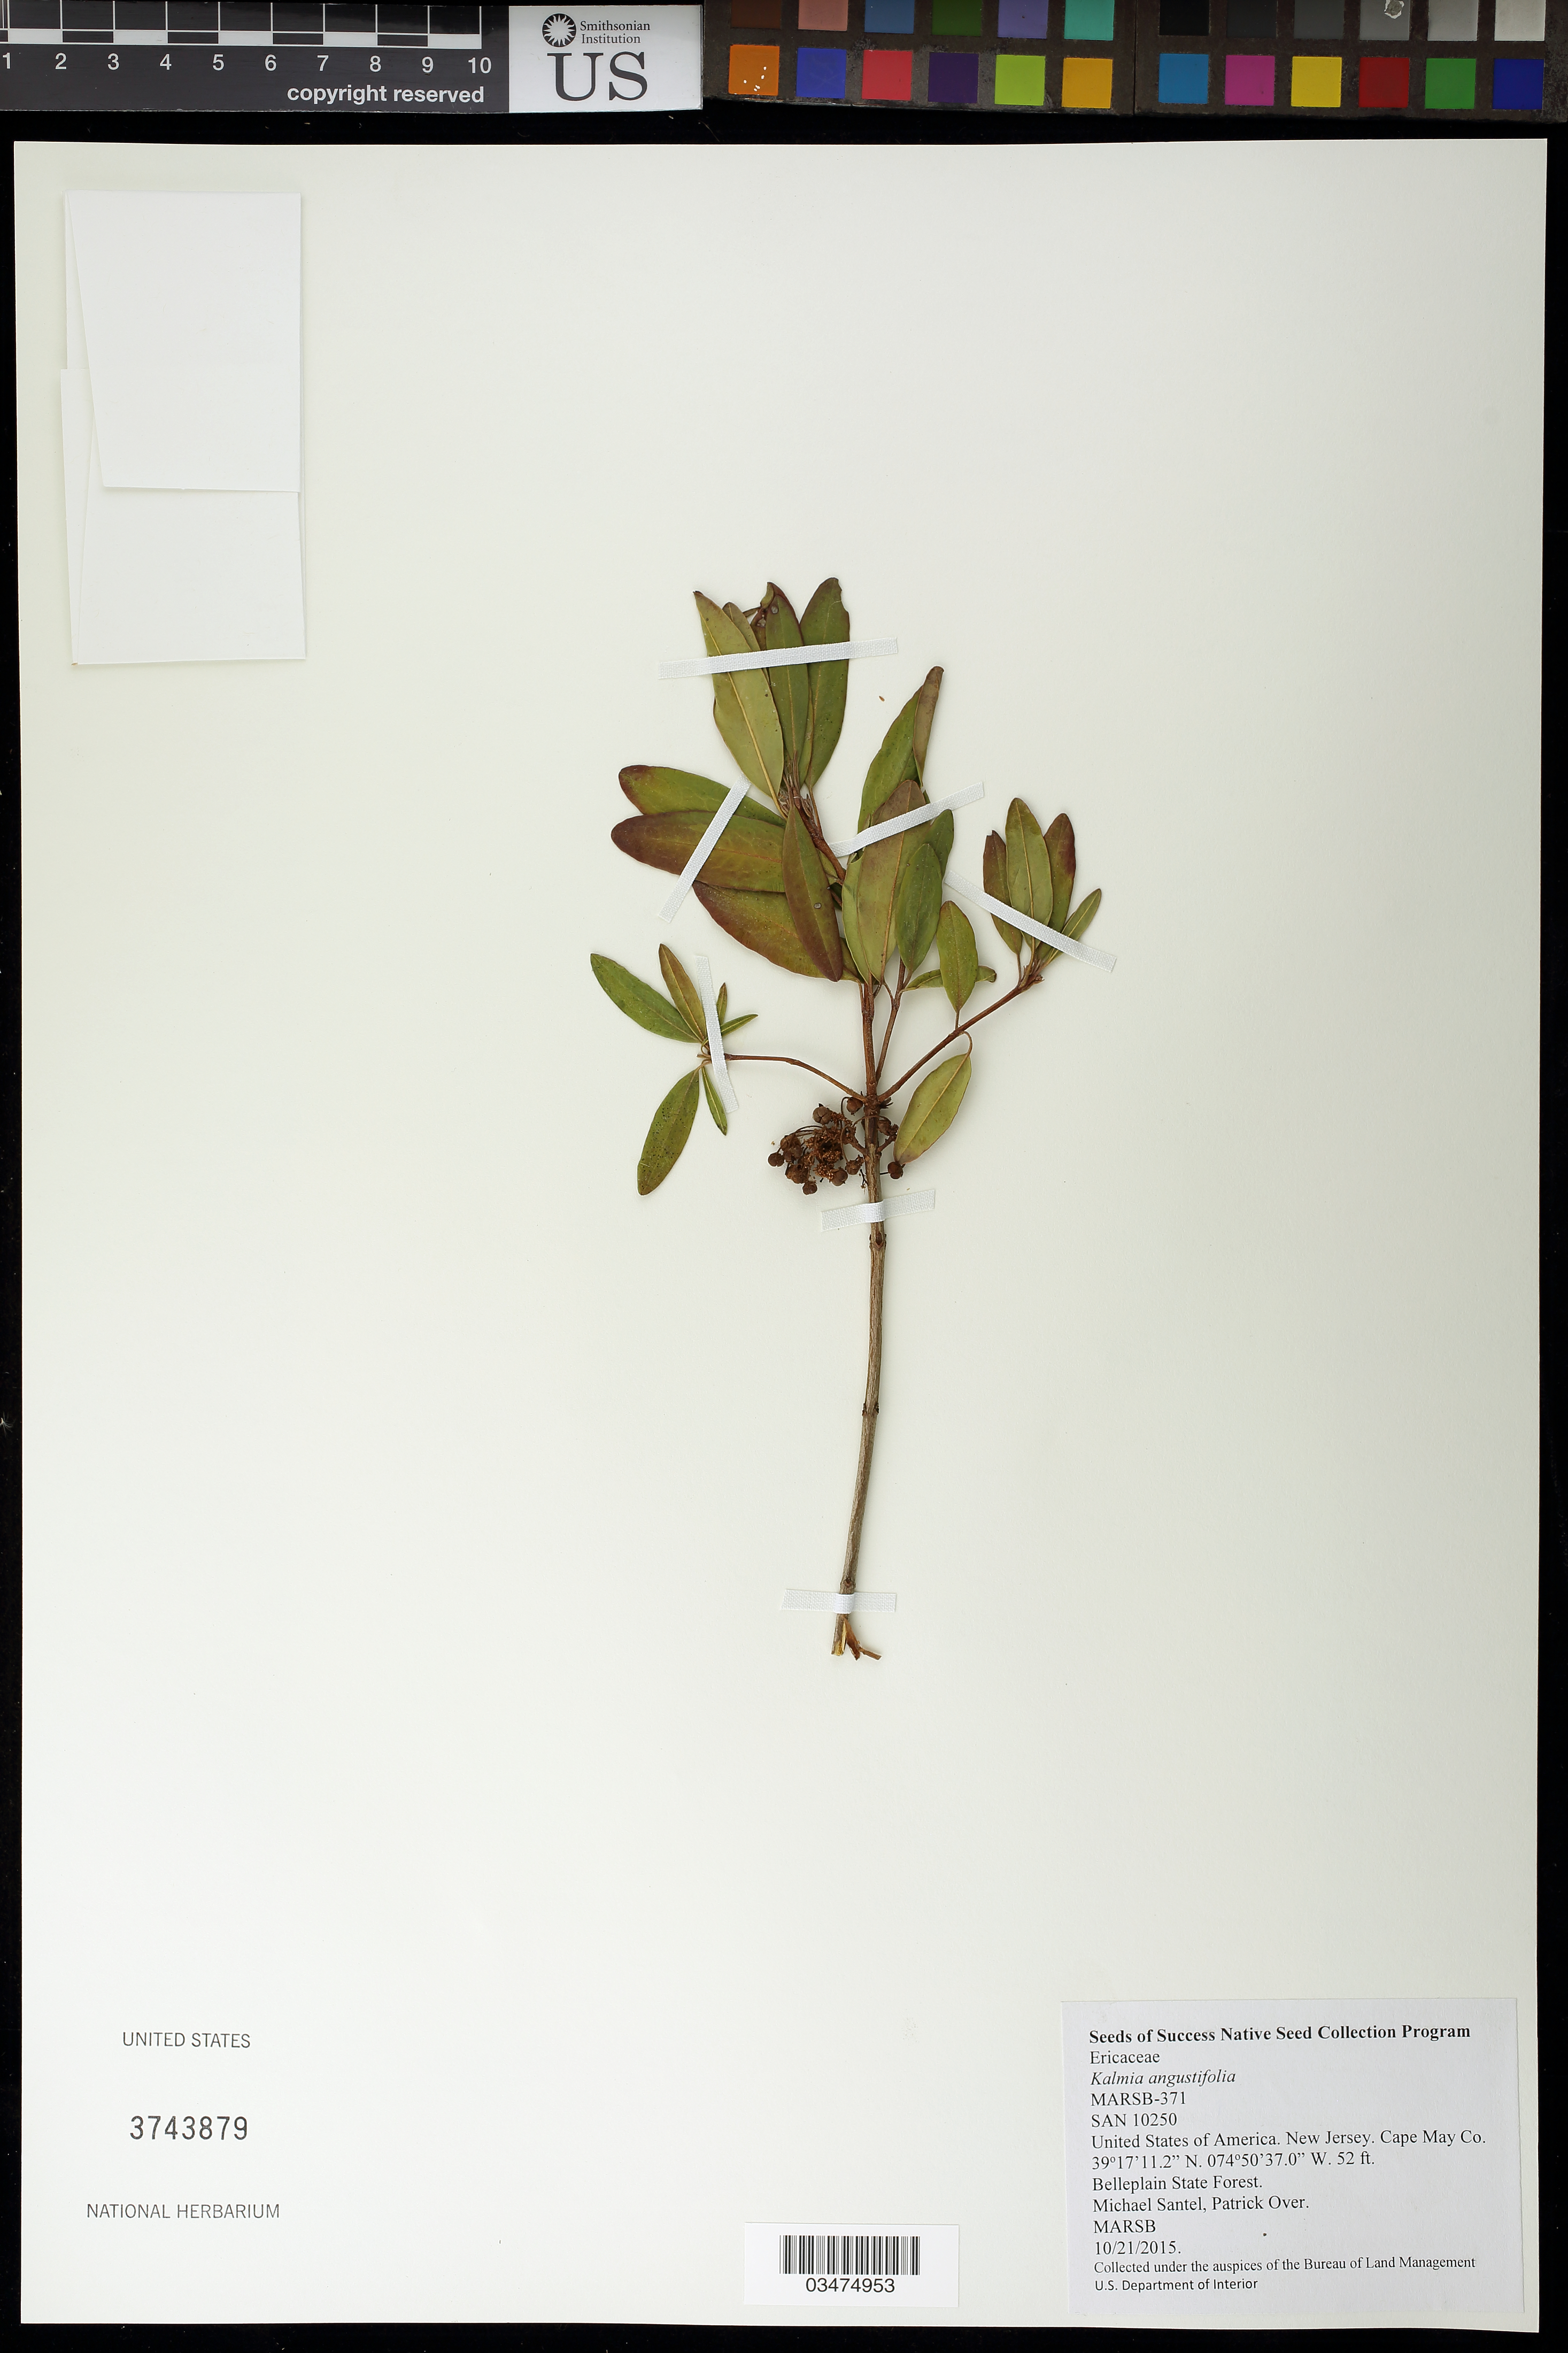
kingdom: Plantae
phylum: Tracheophyta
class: Magnoliopsida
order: Ericales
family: Ericaceae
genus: Kalmia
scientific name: Kalmia angustifolia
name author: L.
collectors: M. Santel & P. Over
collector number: MARSB-371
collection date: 2015-10-21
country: United States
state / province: New Jersey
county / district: Cape May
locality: Belleplain State Forest, Old Cape Trail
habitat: Powerline cut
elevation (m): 16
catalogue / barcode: US 3743879